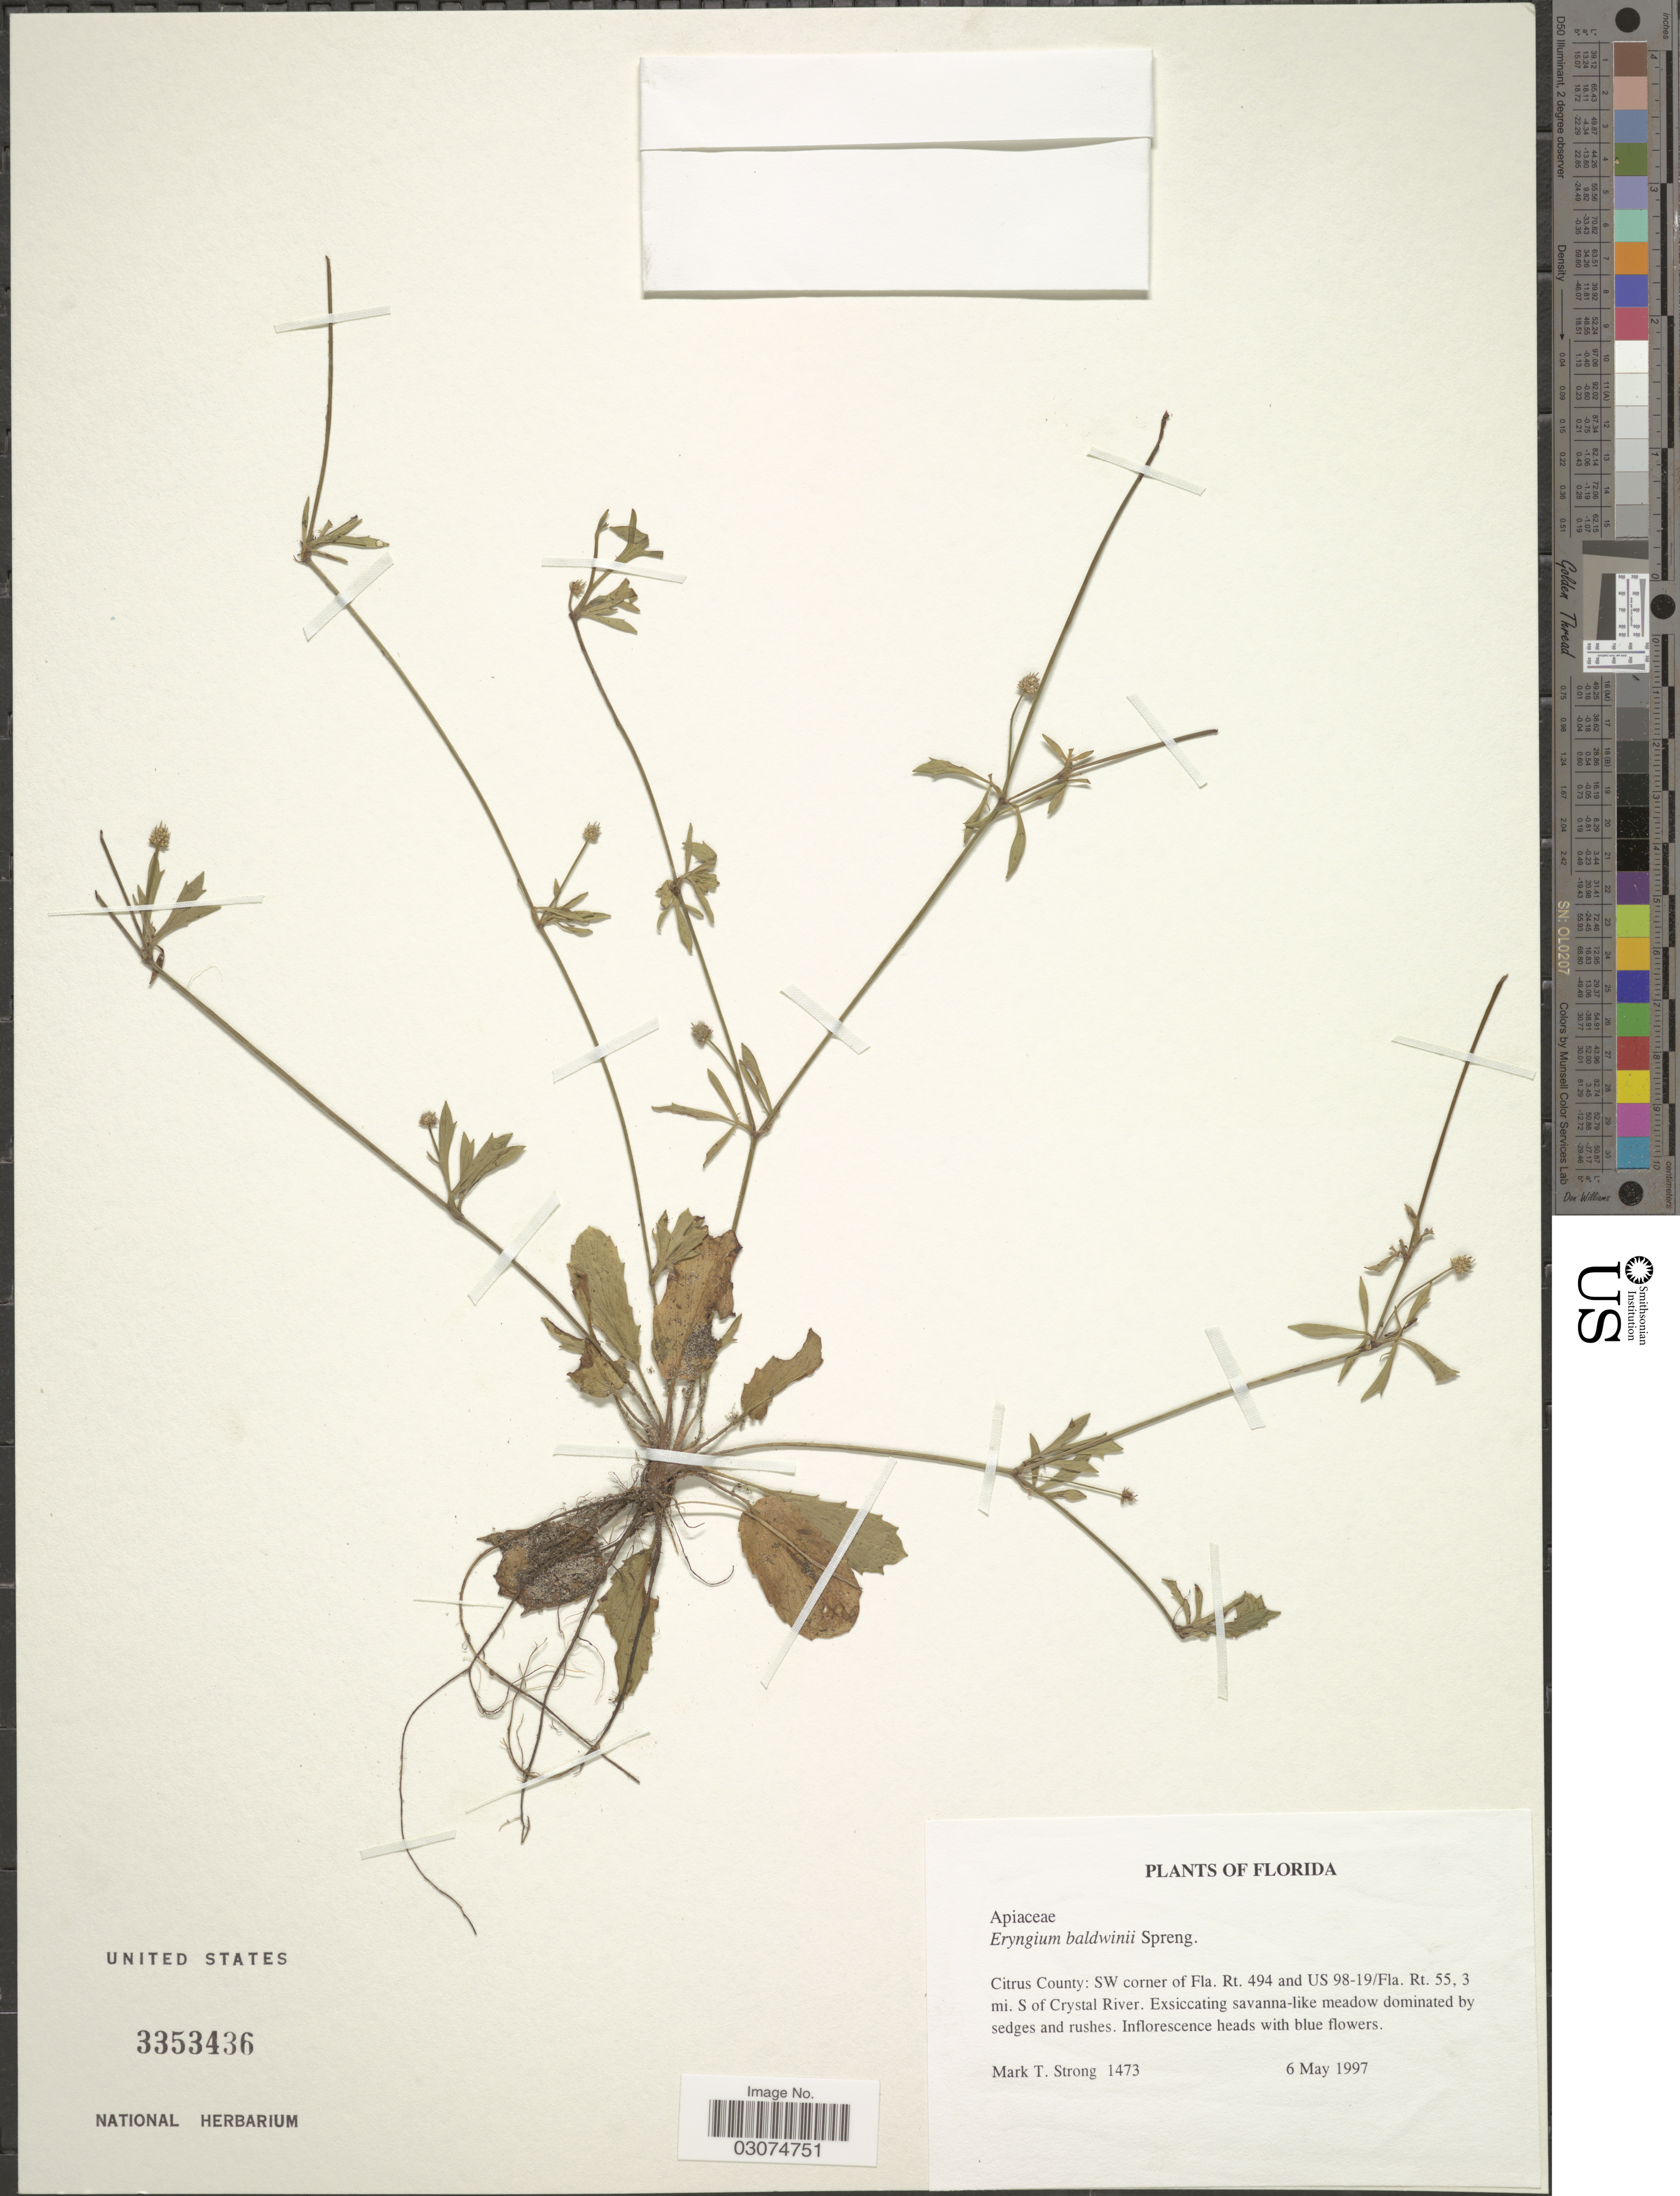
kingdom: Plantae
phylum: Tracheophyta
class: Magnoliopsida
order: Apiales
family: Apiaceae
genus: Eryngium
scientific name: Eryngium baldwinii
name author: Spreng.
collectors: M. T. Strong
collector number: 1473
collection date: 1997-05-06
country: United States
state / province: Florida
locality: Citrus County: SW corner of Fla. Rt. 494 and US 98-19/Fla. Rt. 55, 3 mi. S of Crystal River.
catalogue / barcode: US 3353436